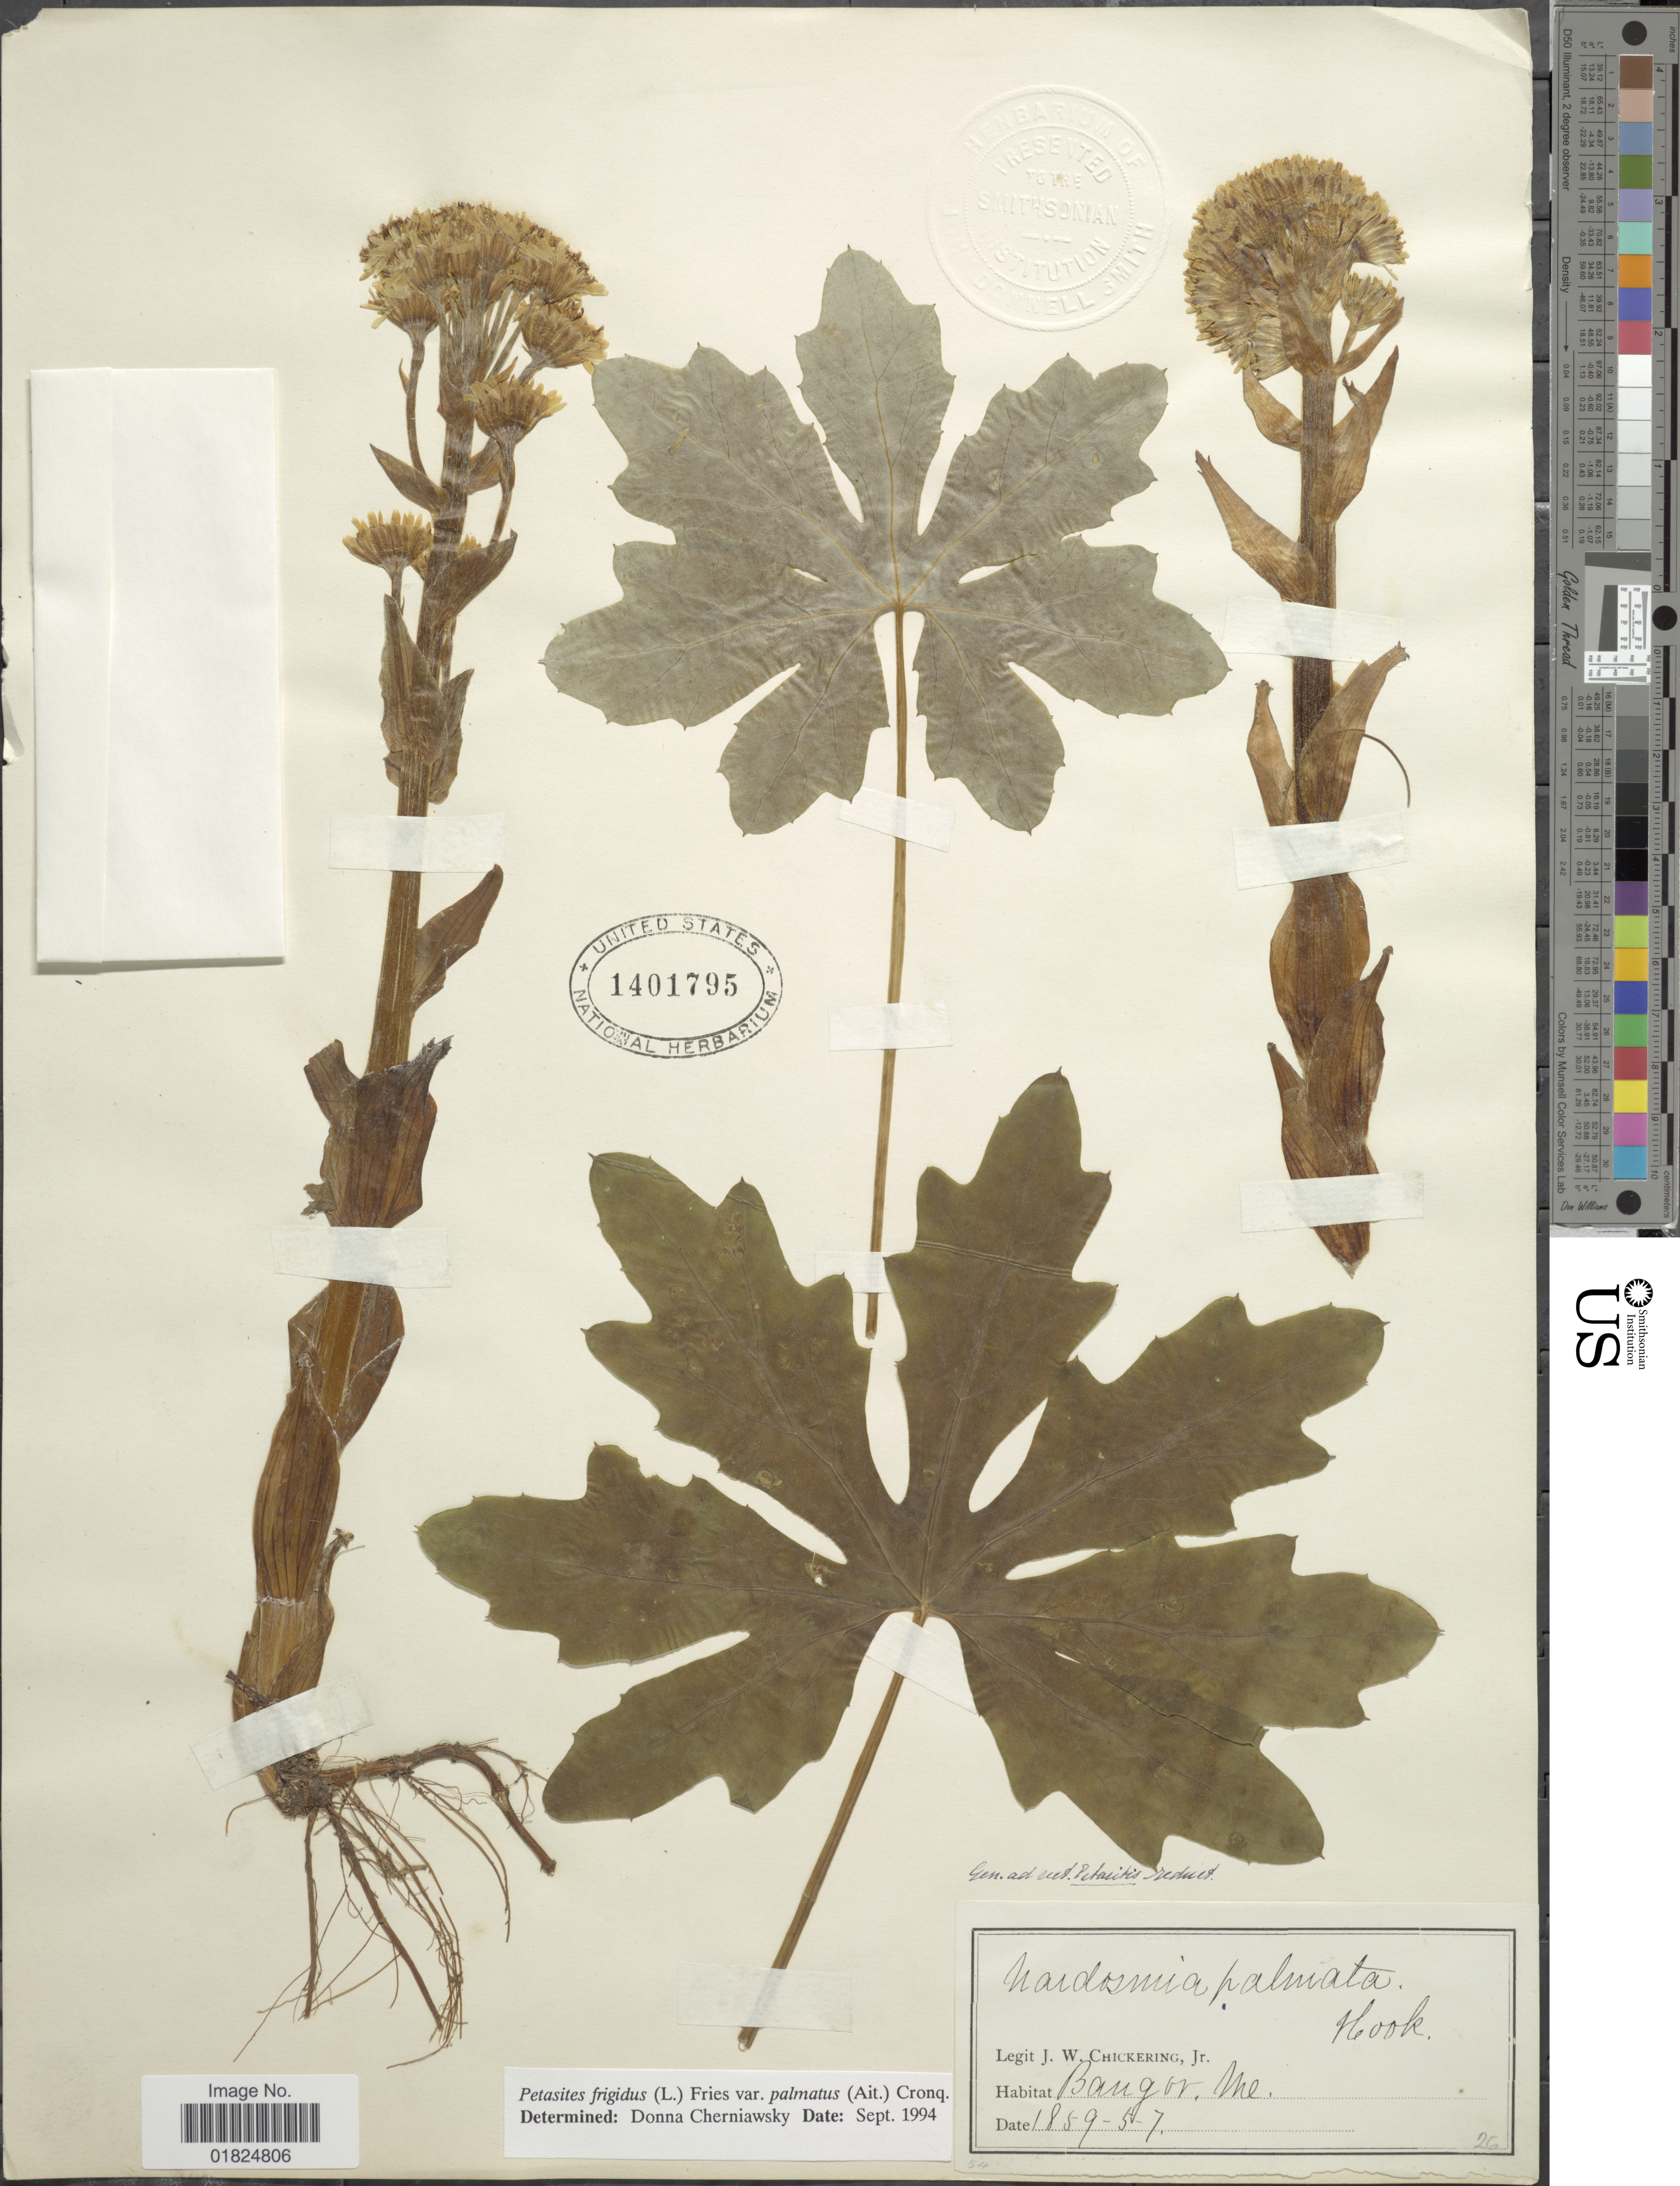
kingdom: Plantae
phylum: Tracheophyta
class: Magnoliopsida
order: Asterales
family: Asteraceae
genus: Petasites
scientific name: Petasites frigidus var. palmatus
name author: (Aiton) Cody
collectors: J. W. Chickering Jr.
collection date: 1859-07-05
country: United States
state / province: Maine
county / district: Penobscot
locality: Bangor, Me.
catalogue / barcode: US 1401795